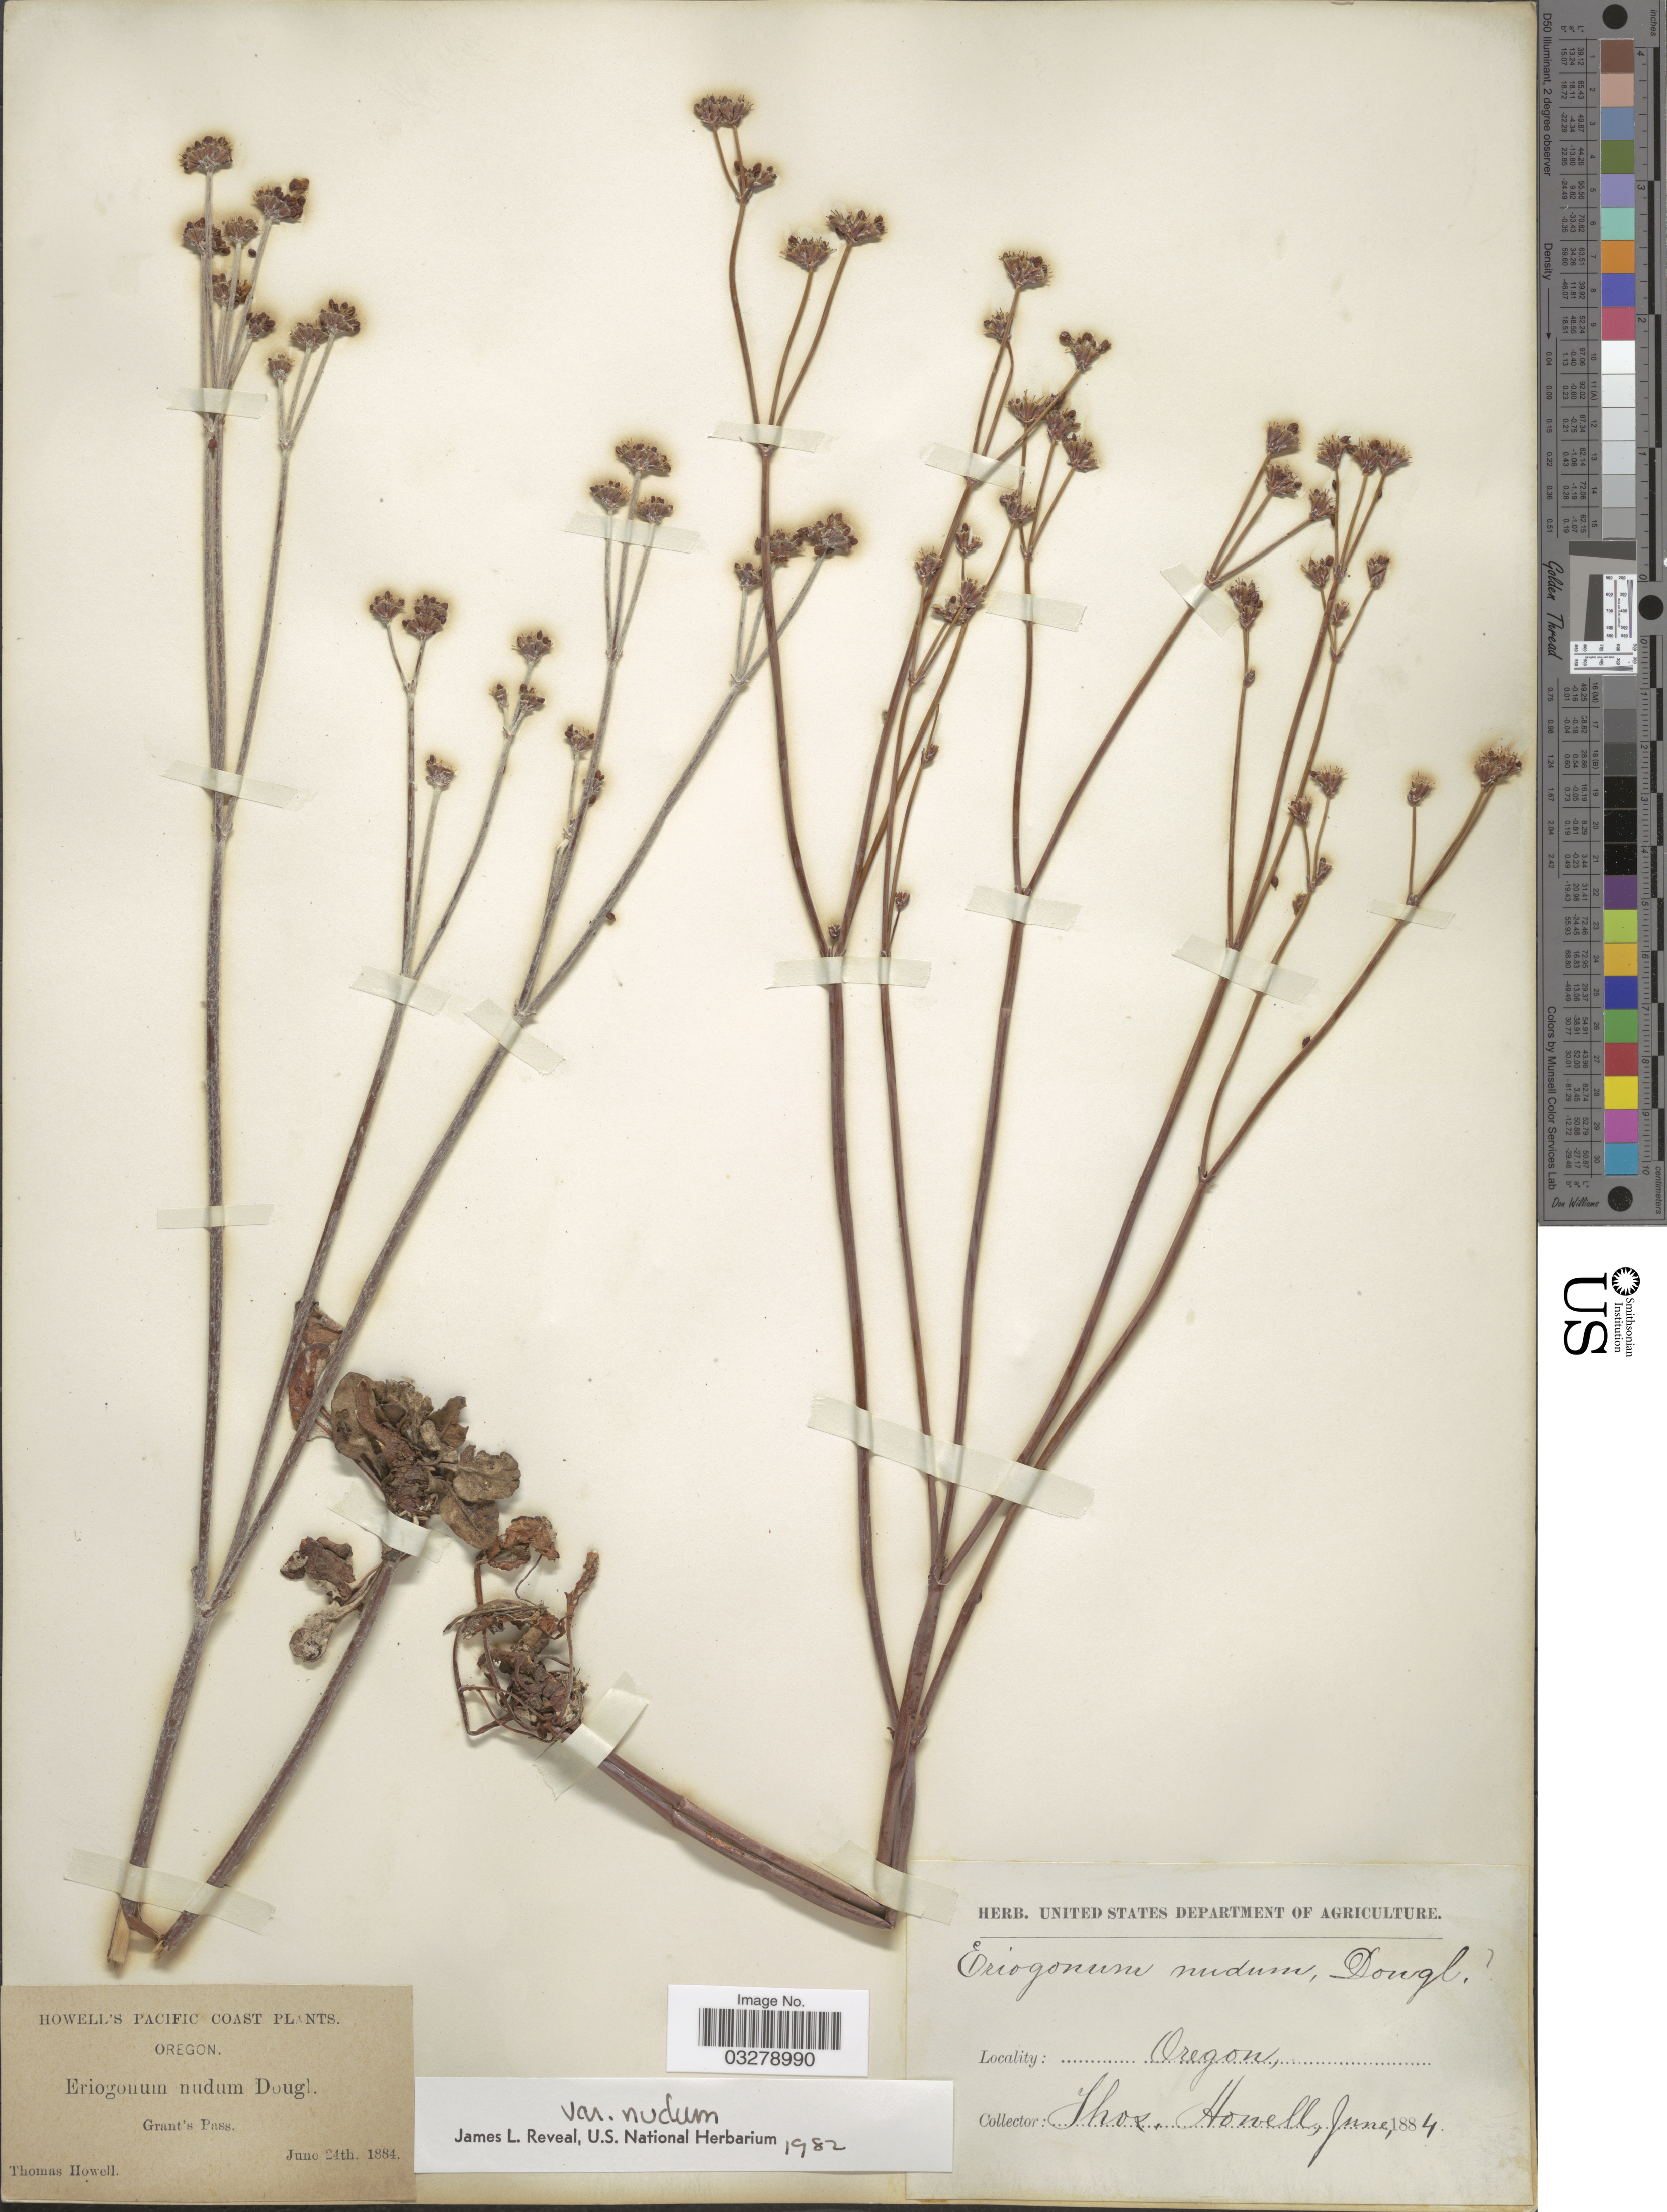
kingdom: Plantae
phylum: Tracheophyta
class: Magnoliopsida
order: Caryophyllales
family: Polygonaceae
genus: Eriogonum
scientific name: Eriogonum nudum var. nudum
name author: Douglas ex Benth.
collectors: T. Howell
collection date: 1884-06-24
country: United States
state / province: Oregon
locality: Pacific Coast, Grant's Pass.